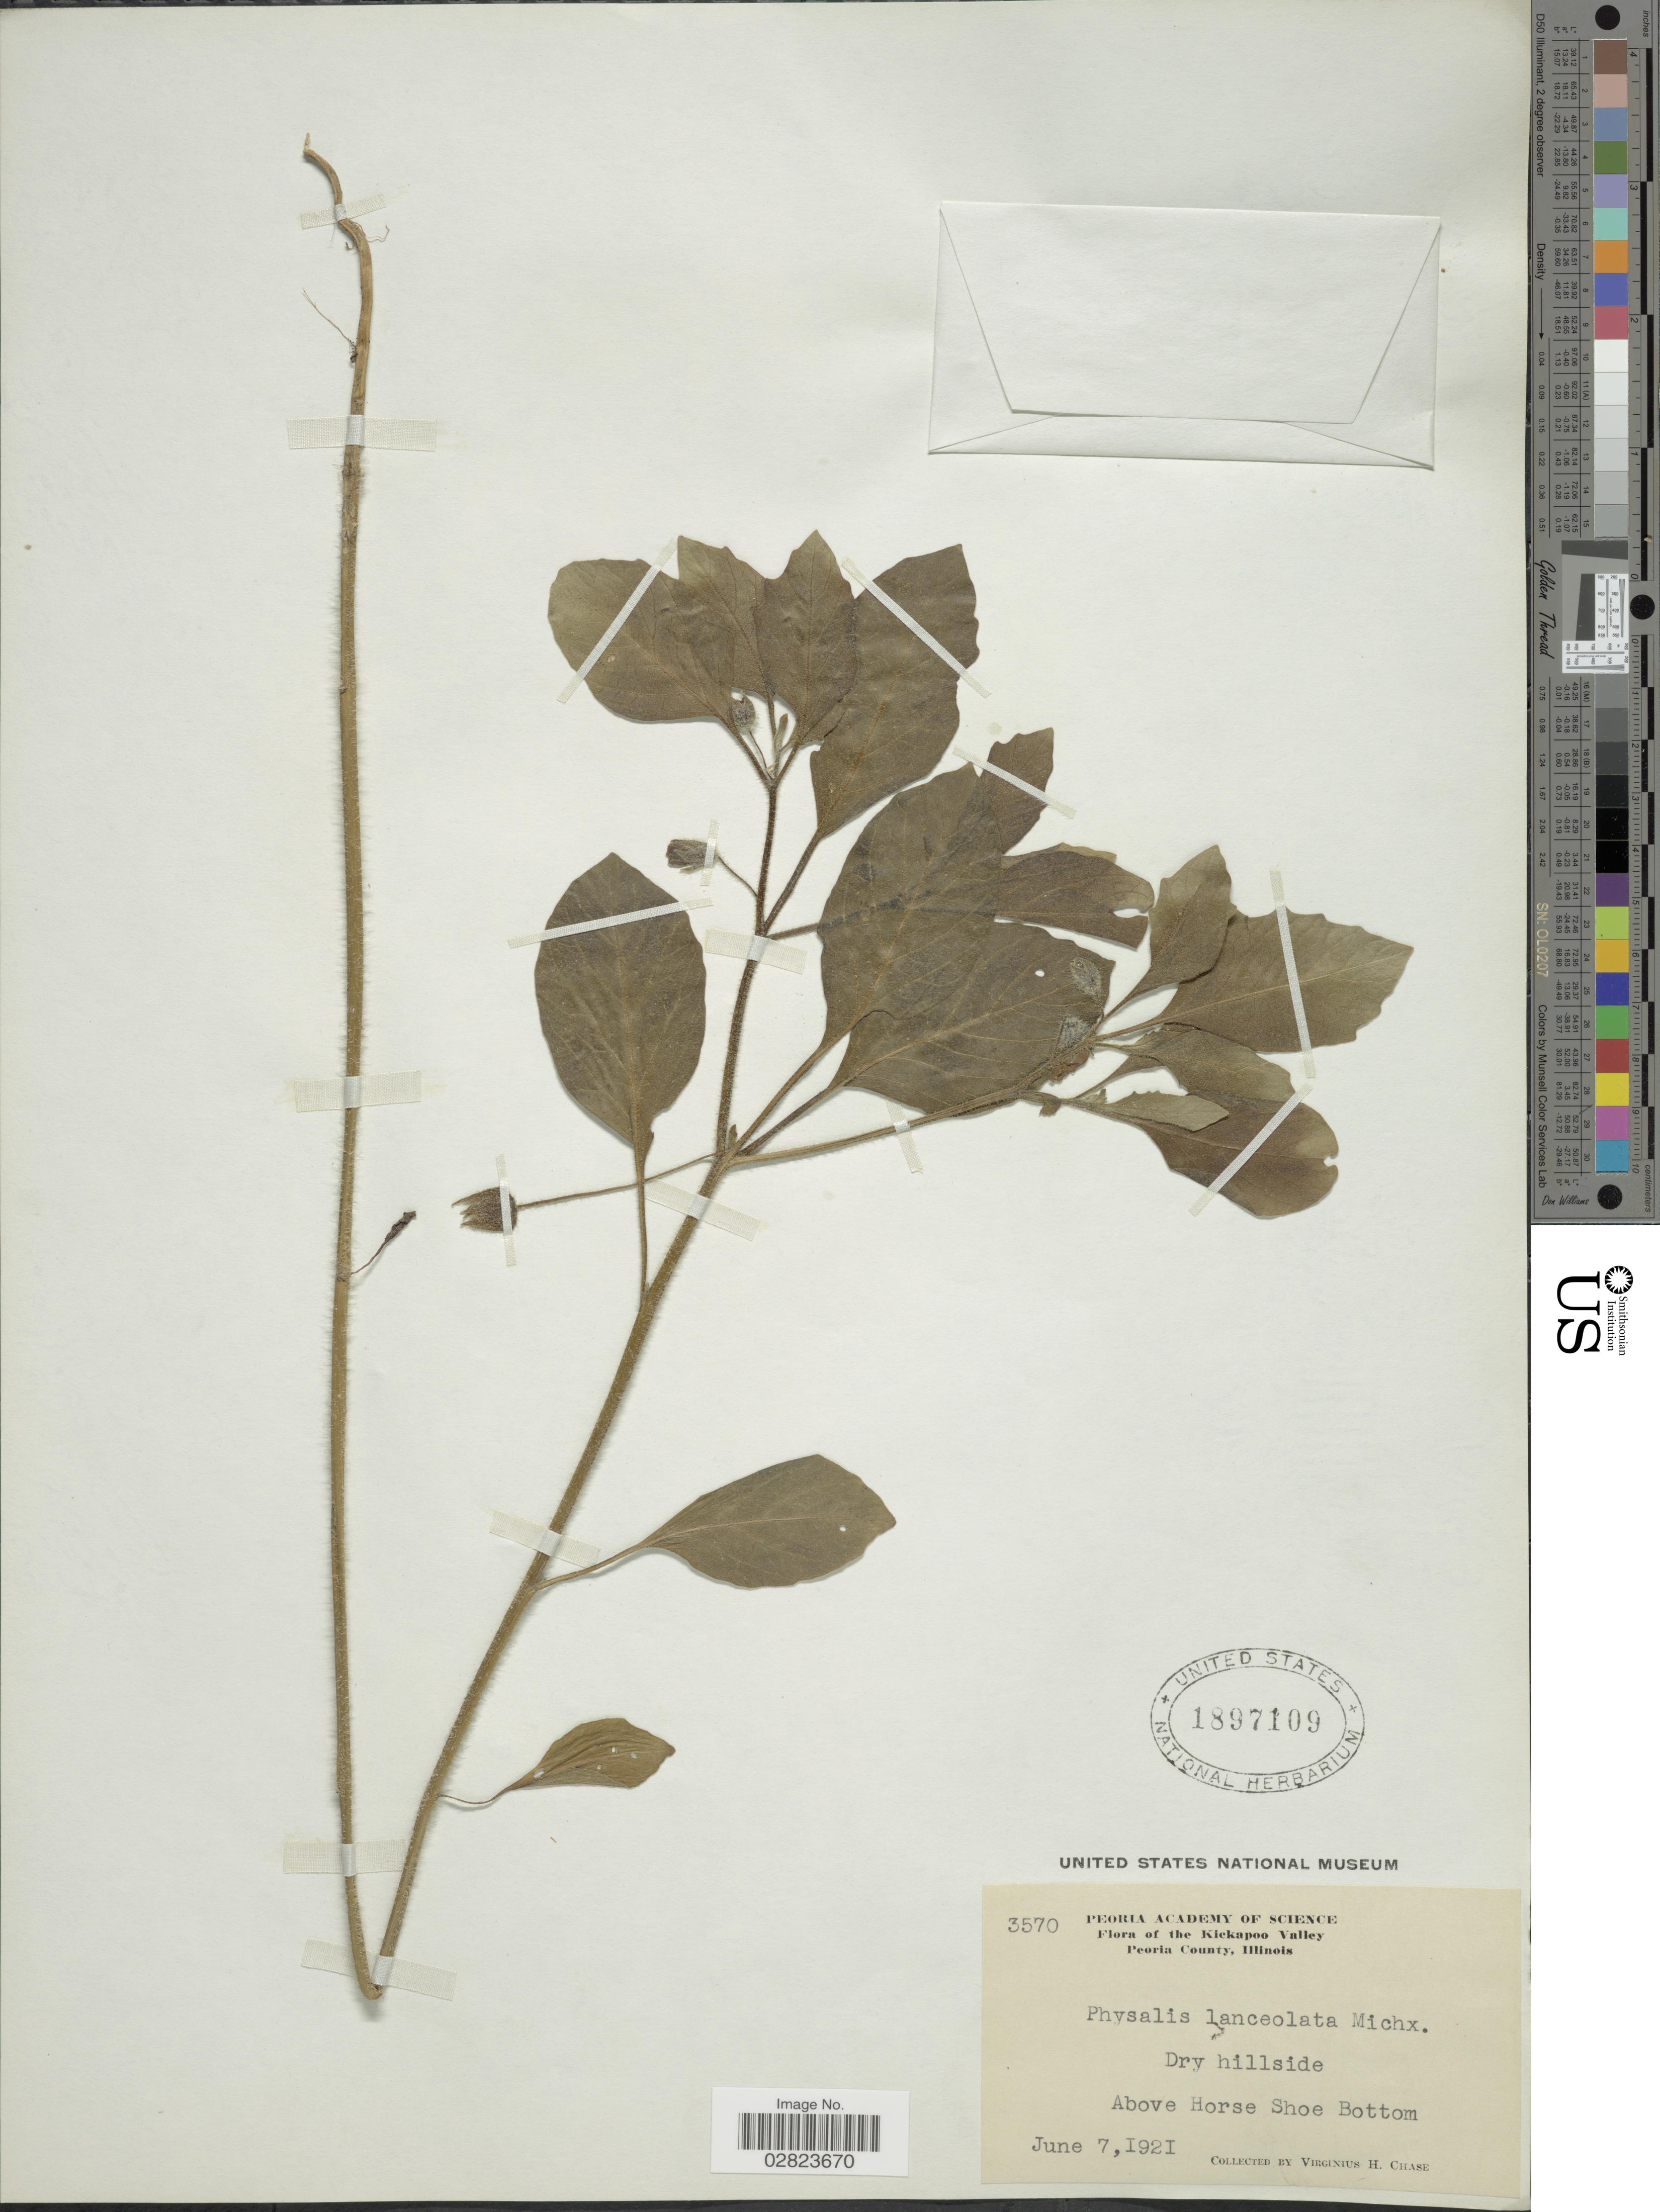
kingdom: Plantae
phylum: Tracheophyta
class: Magnoliopsida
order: Solanales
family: Solanaceae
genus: Physalis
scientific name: Physalis lanceolata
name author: Michx.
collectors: V. H. Chase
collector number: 3570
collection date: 1921-06-07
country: United States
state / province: Illinois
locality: The Kickapoo Valley. Peoria County. Above Horse Shoe Bottom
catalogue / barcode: US 1897109